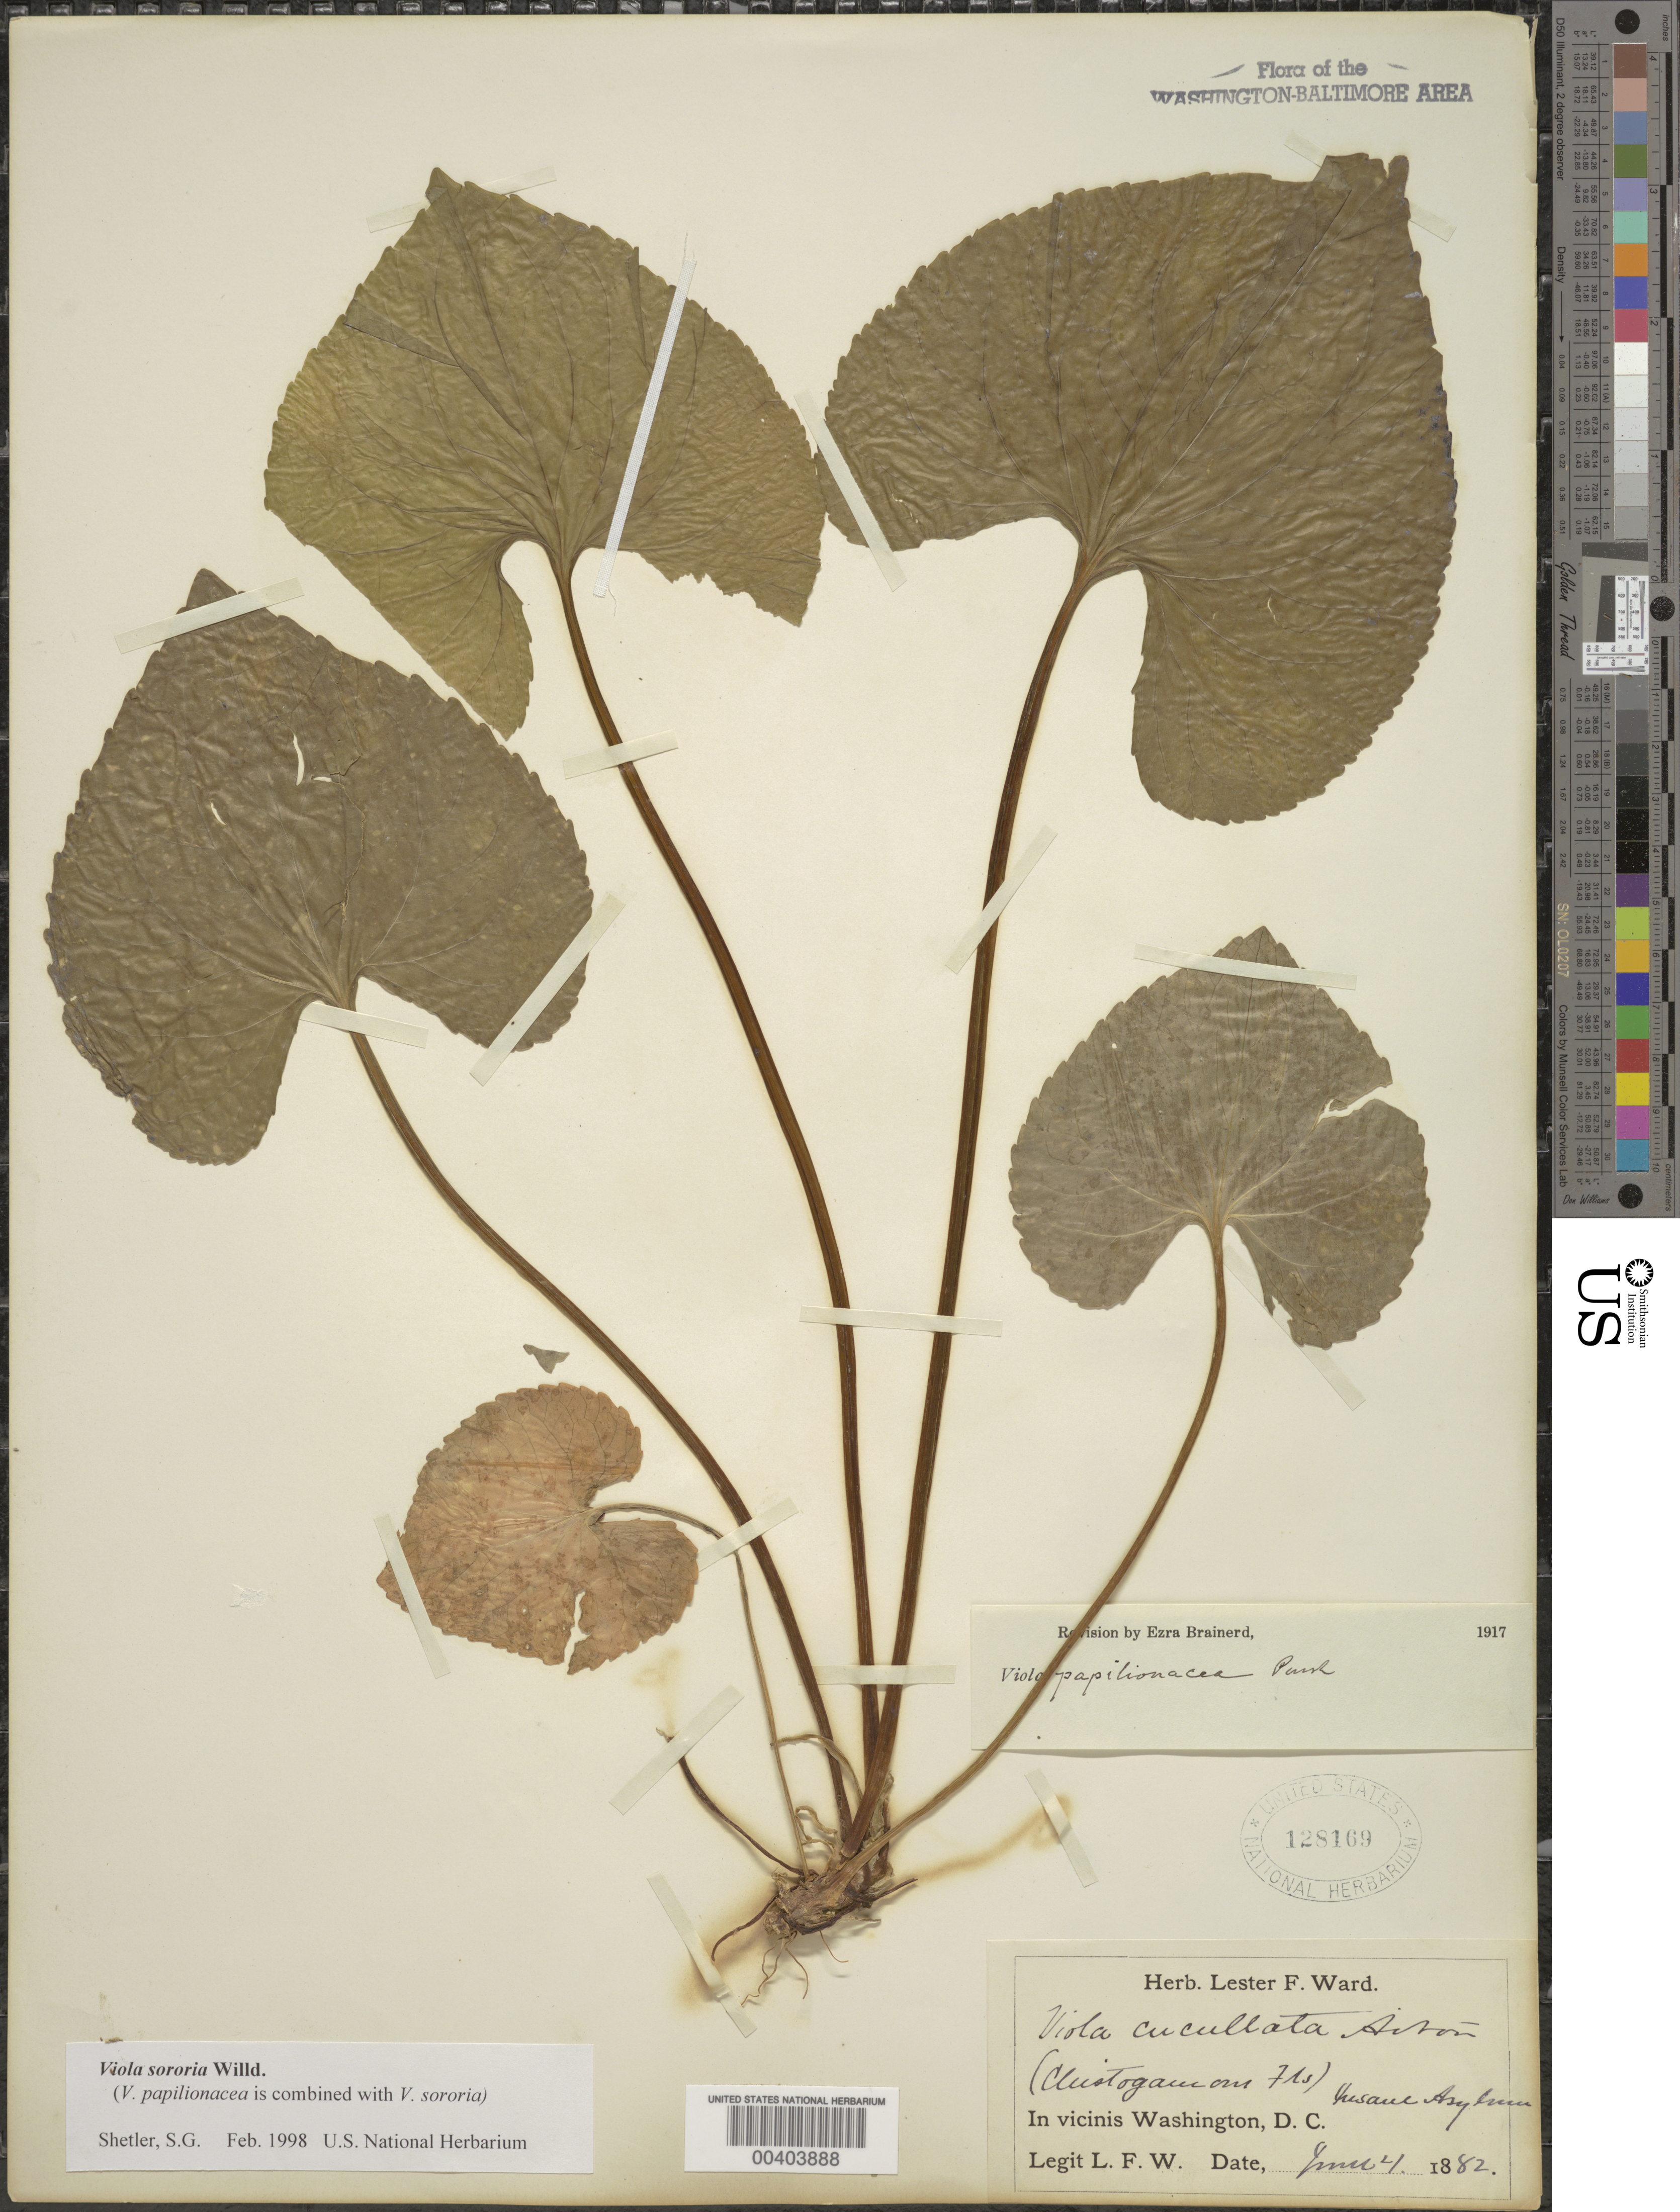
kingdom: Plantae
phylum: Tracheophyta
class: Magnoliopsida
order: Malpighiales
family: Violaceae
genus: Viola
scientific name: Viola sororia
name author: Willd.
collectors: L. F. Ward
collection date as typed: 04 Jun 1882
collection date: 1882-06-04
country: United States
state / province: District of Columbia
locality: Insane Asylum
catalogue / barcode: US 128169